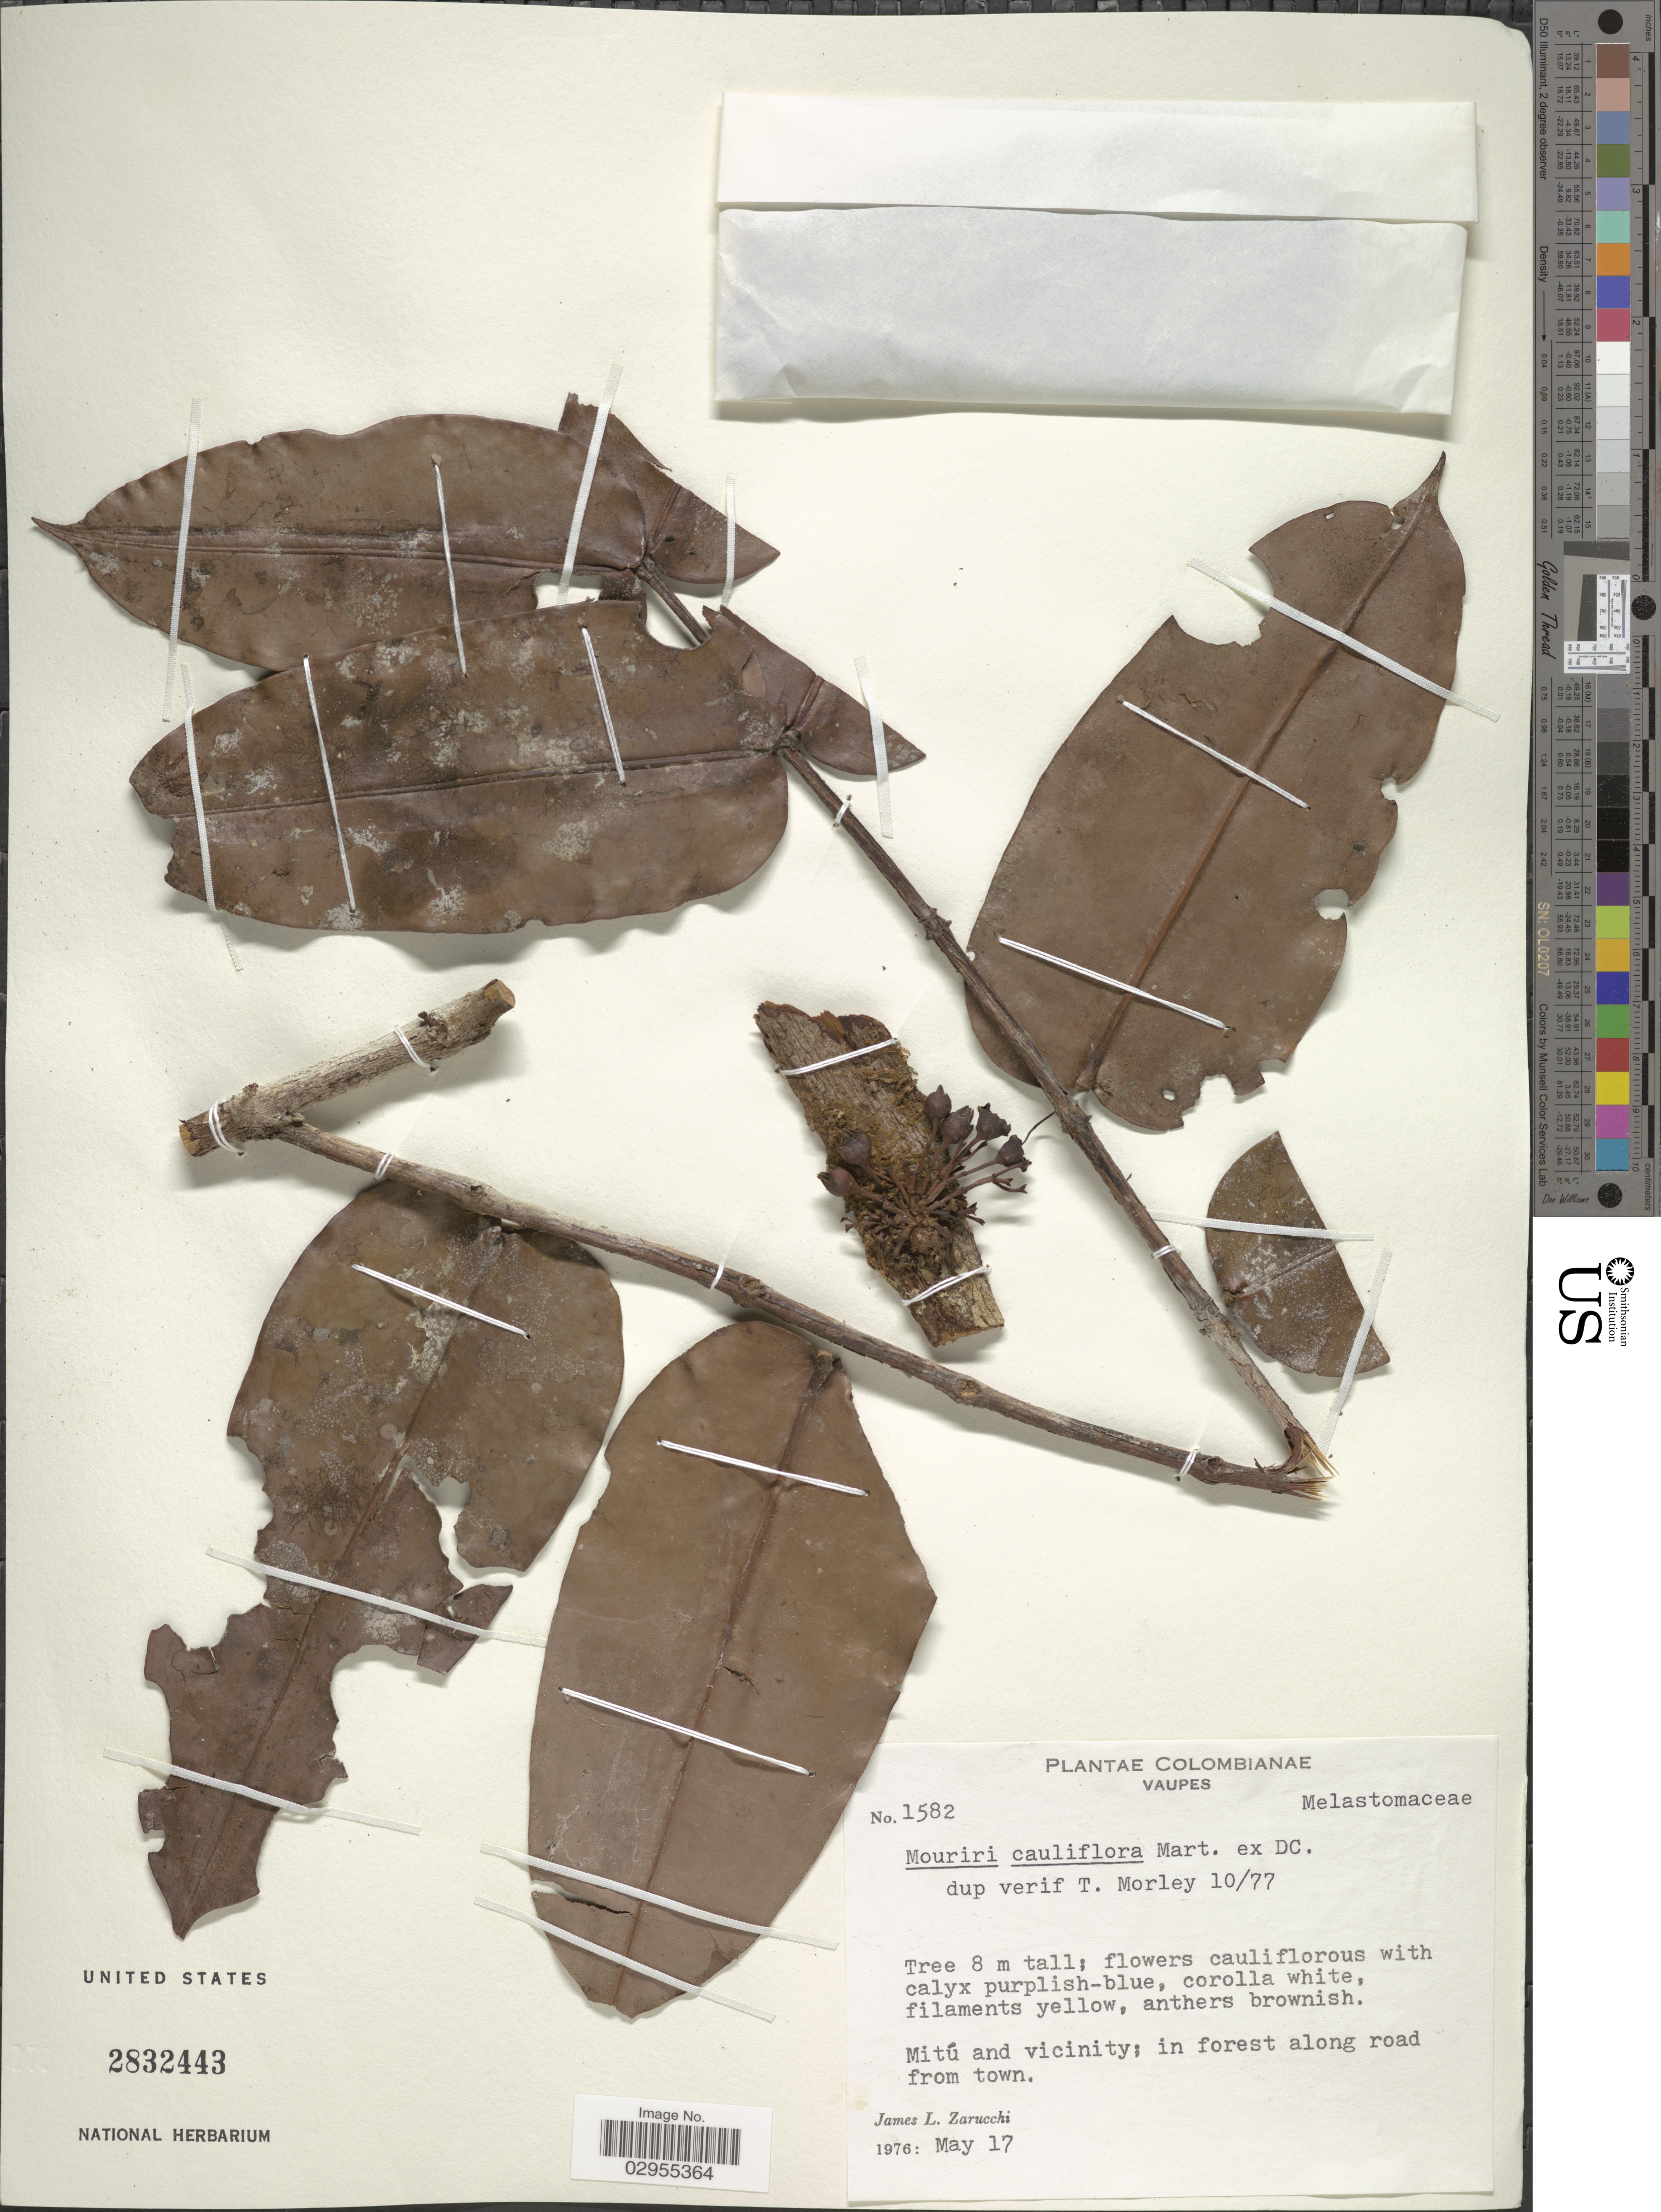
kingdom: Plantae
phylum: Tracheophyta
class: Magnoliopsida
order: Myrtales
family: Melastomataceae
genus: Mouriri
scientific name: Mouriri cauliflora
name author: DC.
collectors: J. L. Zarucchi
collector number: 1582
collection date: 1976-05-17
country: Colombia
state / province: Vaupés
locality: Mitú and vicinity; in forest along road from town.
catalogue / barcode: US 2832443